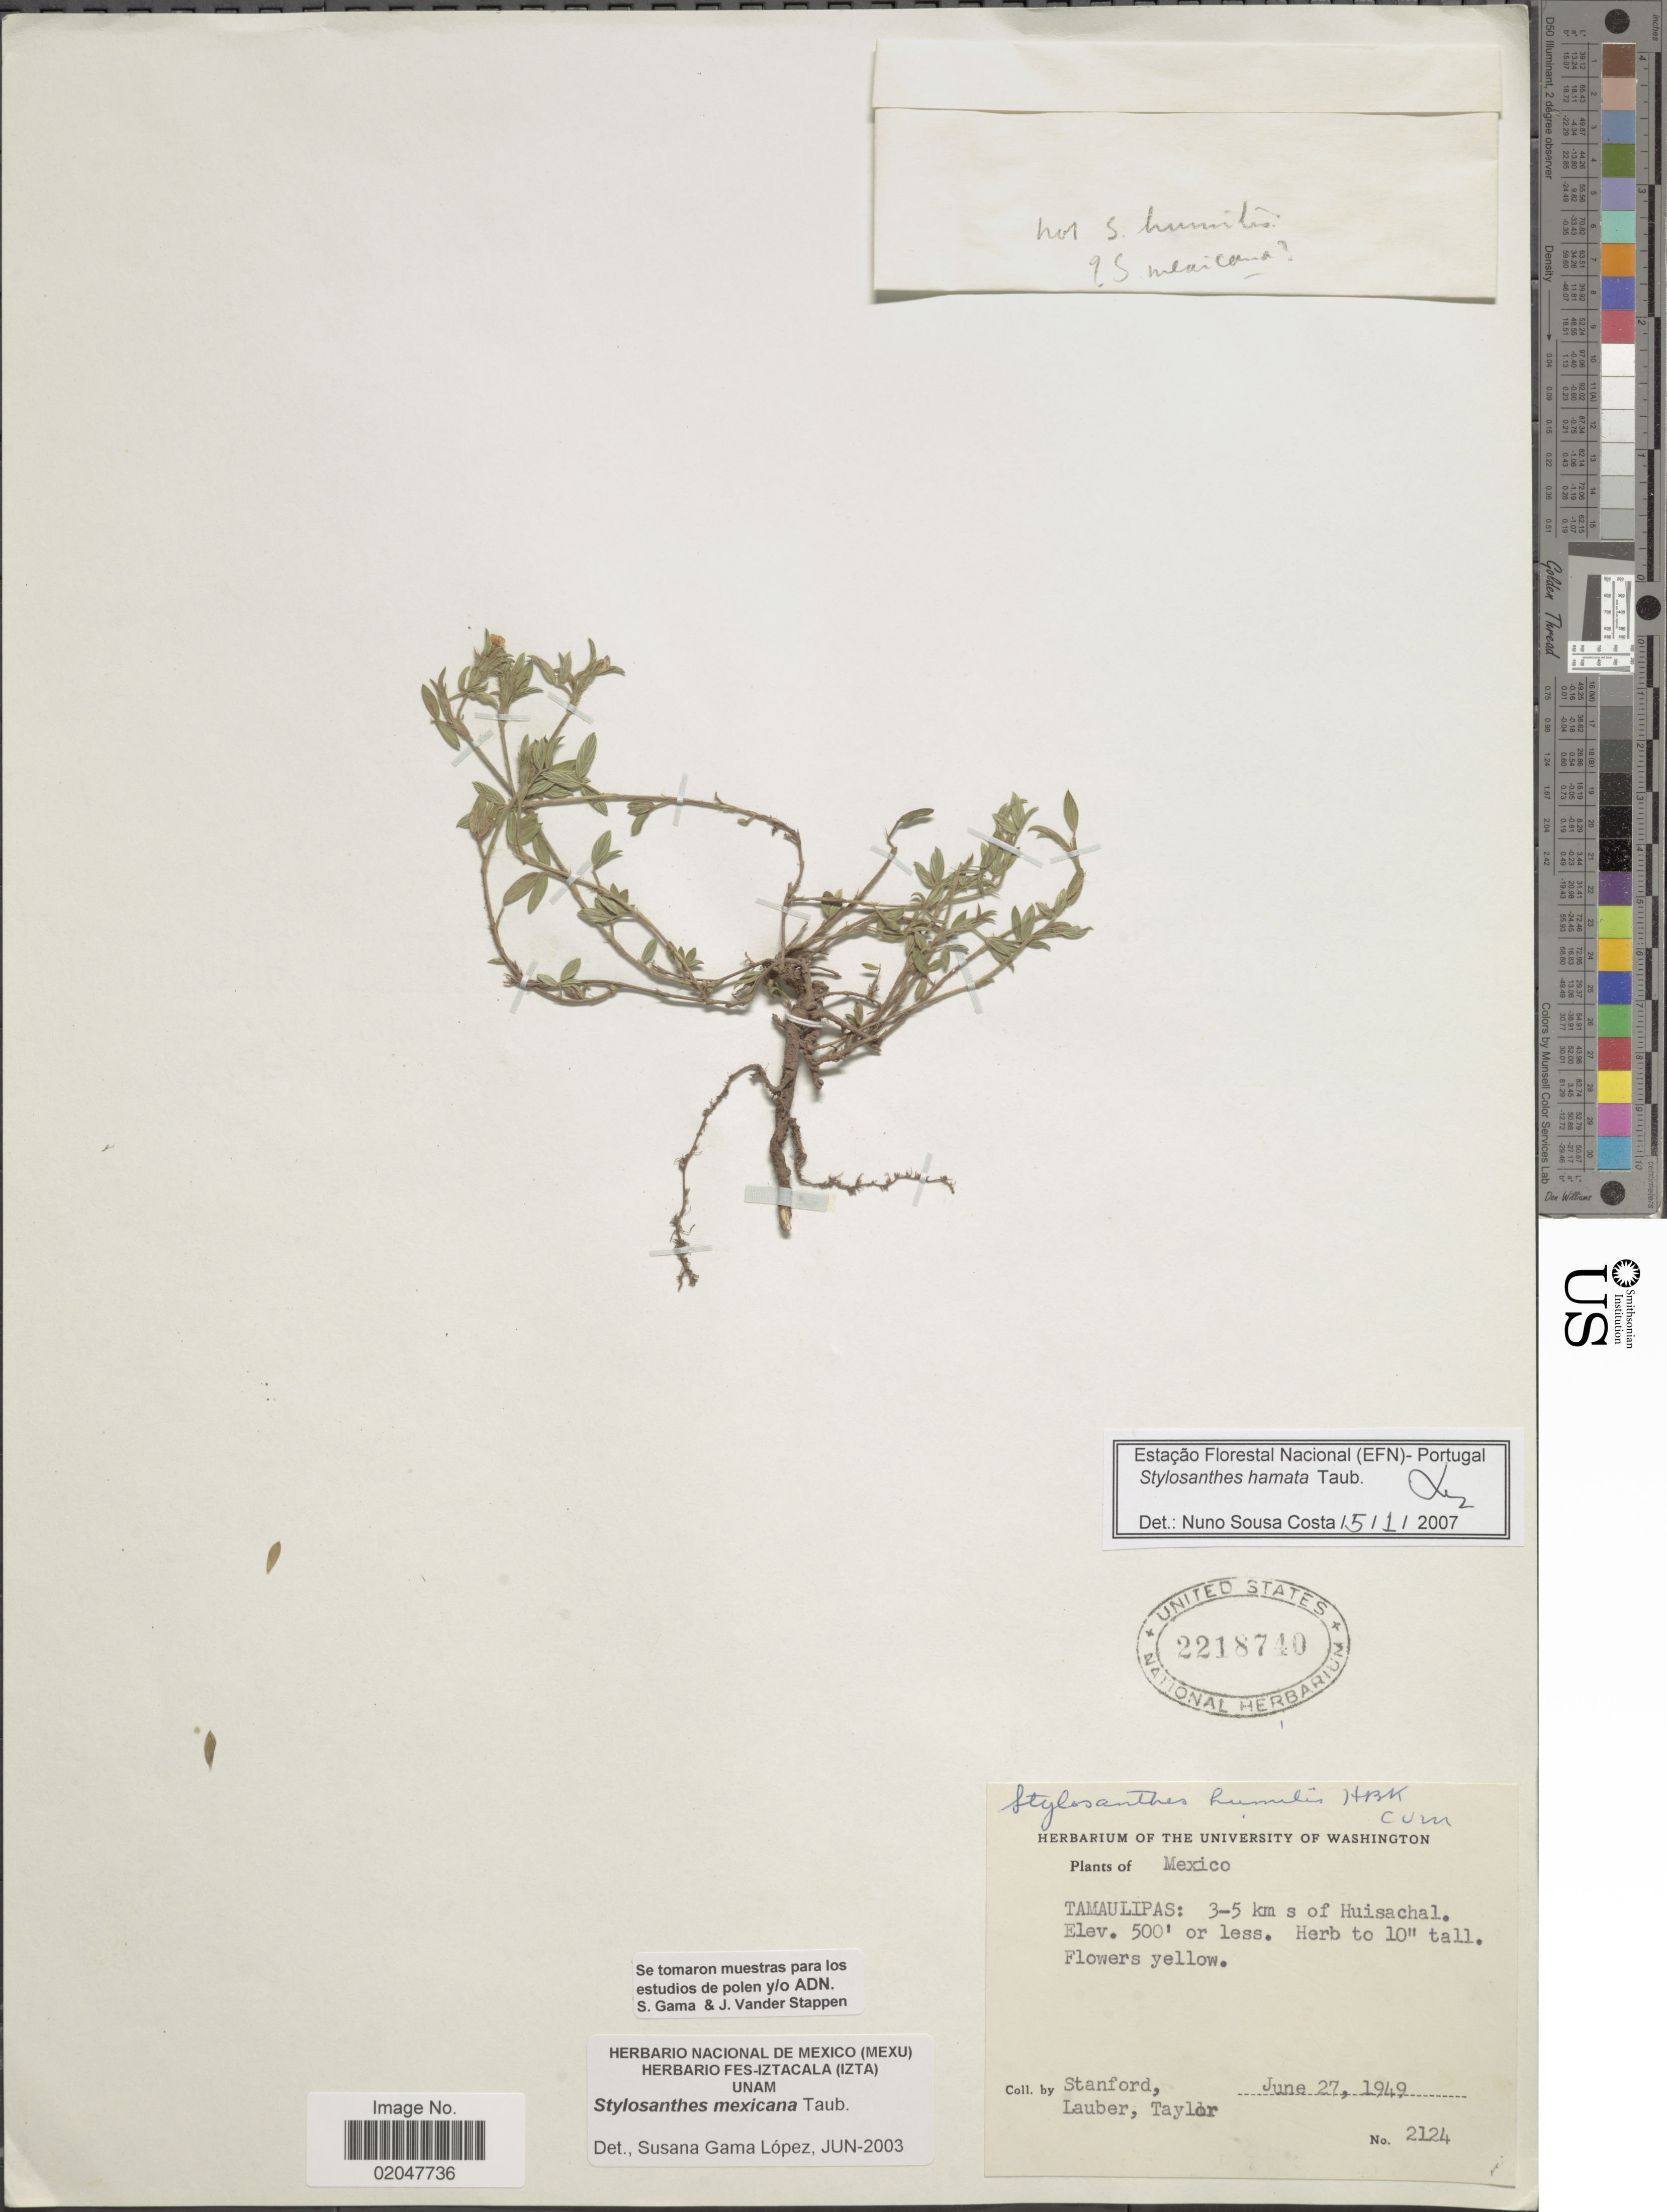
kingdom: Plantae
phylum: Tracheophyta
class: Magnoliopsida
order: Fabales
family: Fabaceae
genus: Stylosanthes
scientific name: Stylosanthes hamata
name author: (L.) Taub.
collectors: -. Stanford, -. Lauber & -. Taylor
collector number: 2124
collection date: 1949-06-27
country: Mexico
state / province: Tamaulipas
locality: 3-5 km s of Huisachal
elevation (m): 152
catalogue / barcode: US 2218740